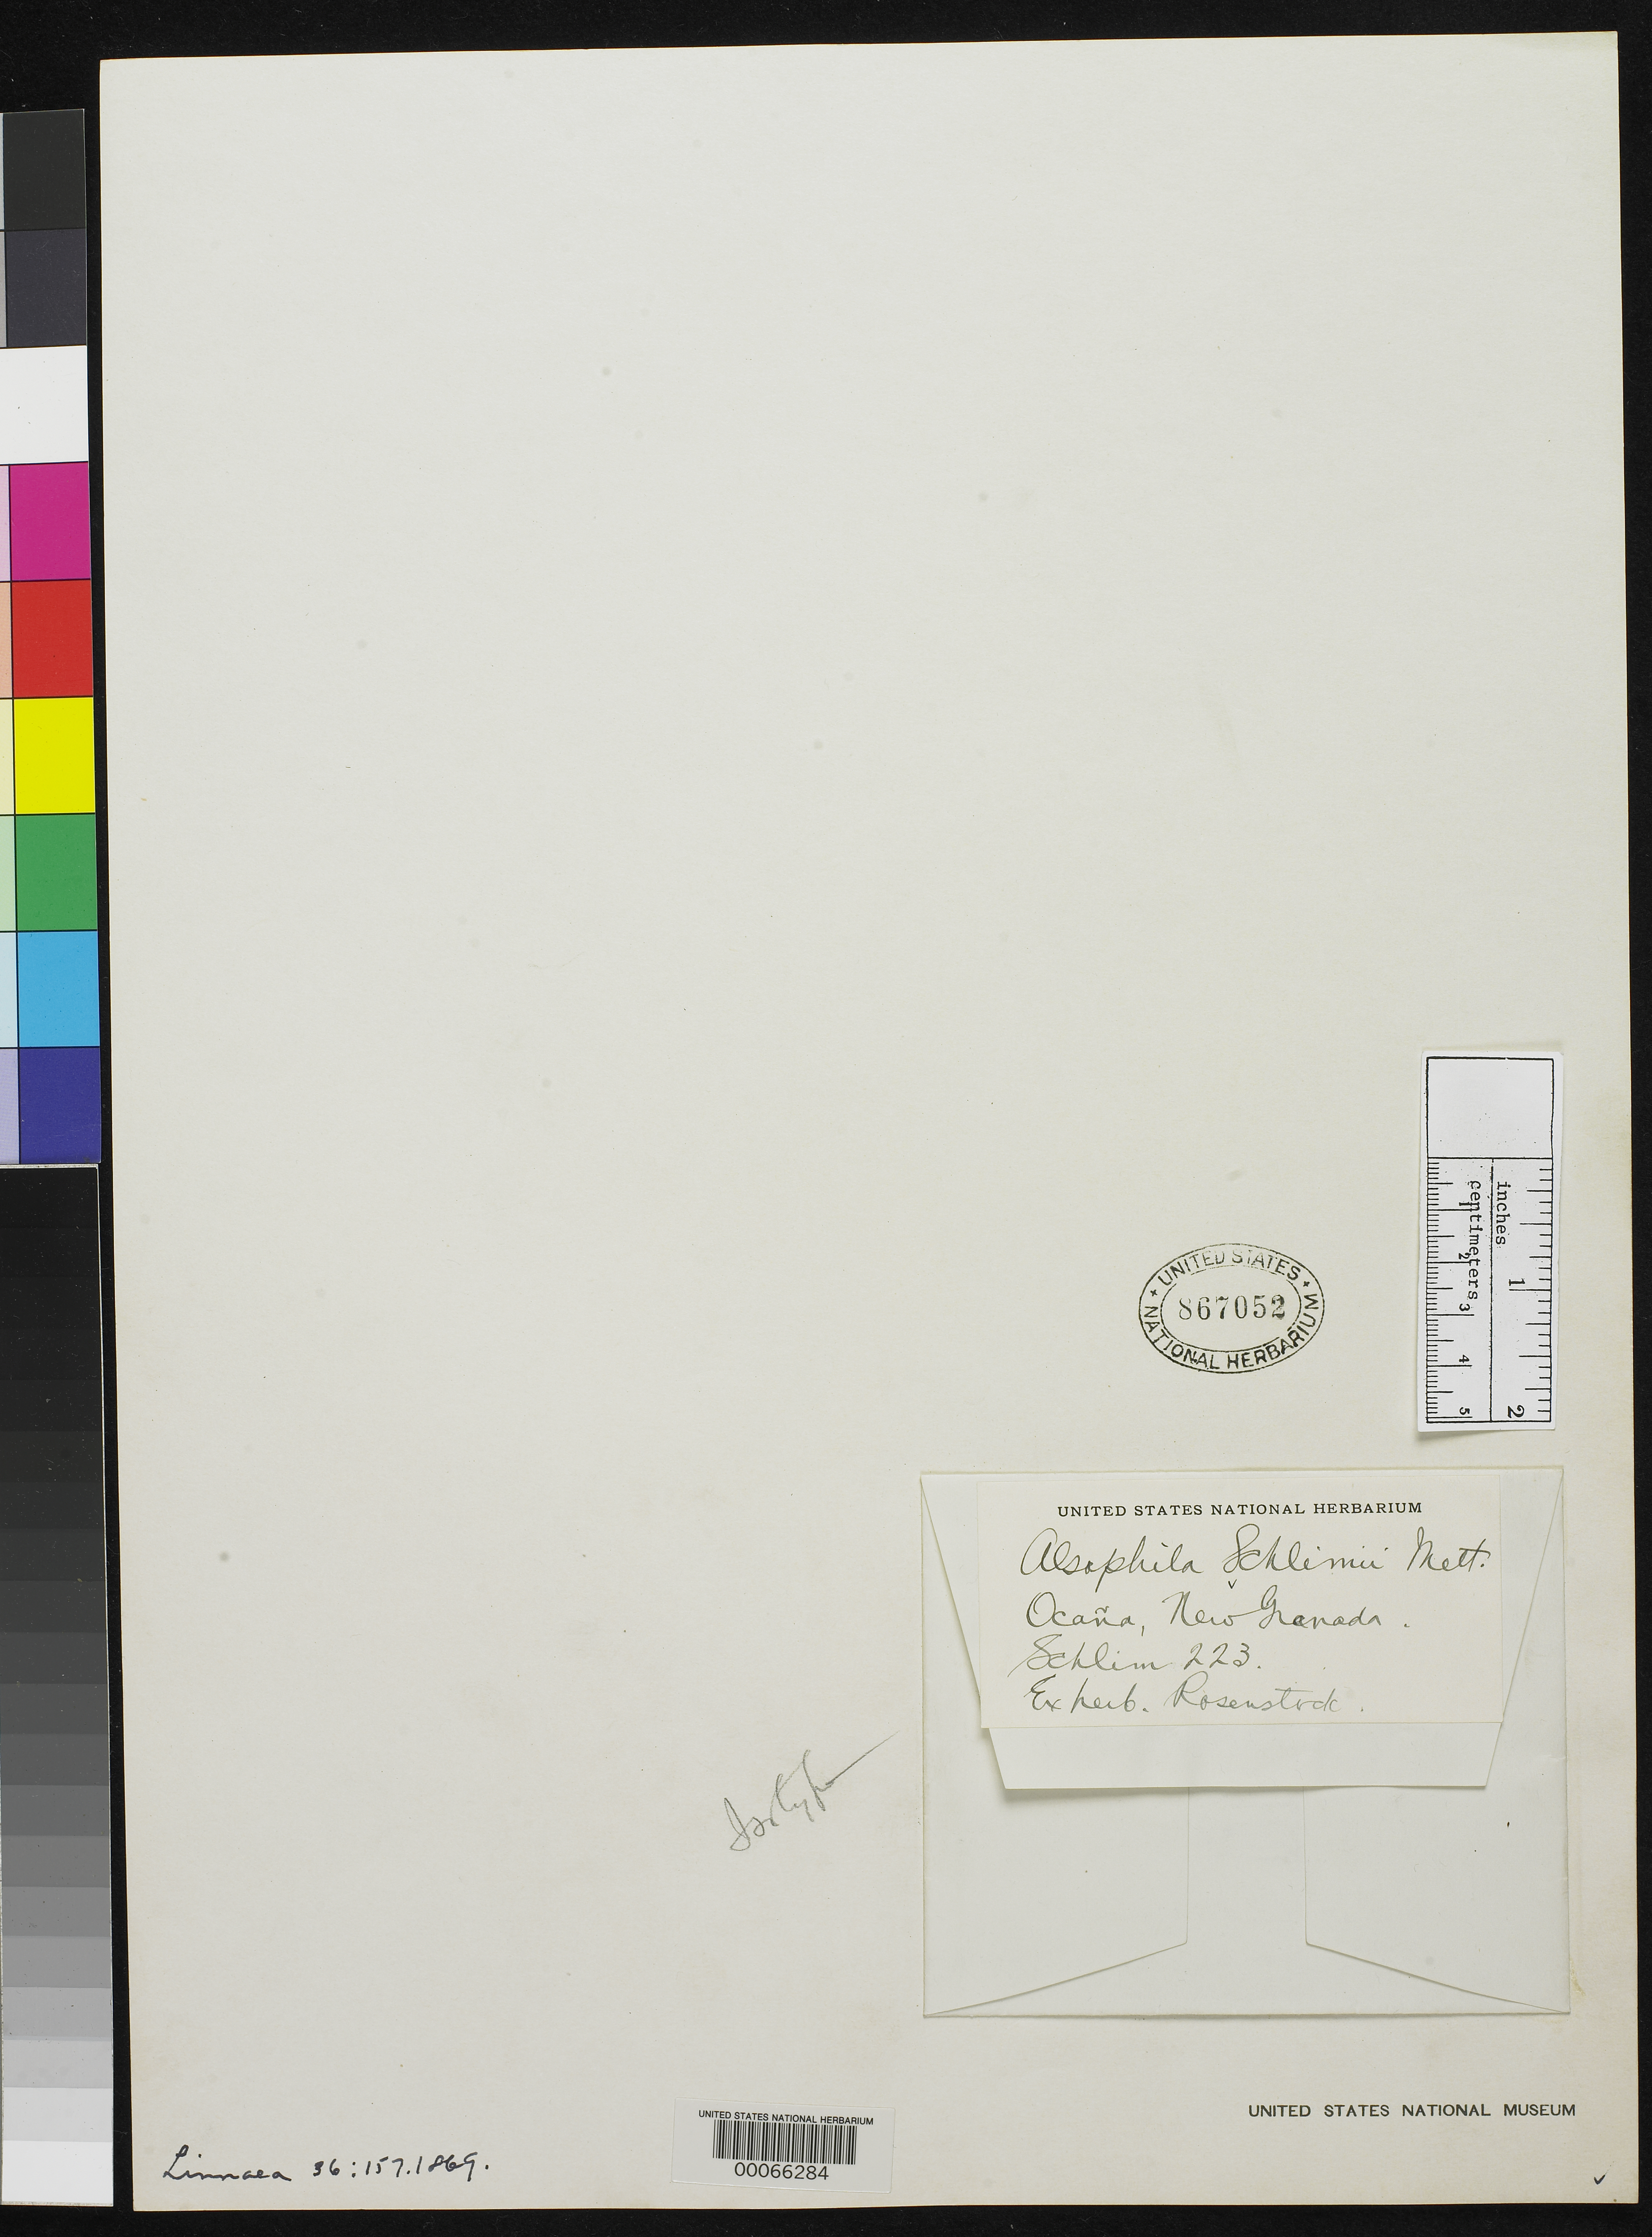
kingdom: Plantae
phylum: Tracheophyta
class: Polypodiopsida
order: Cyatheales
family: Cyatheaceae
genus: Alsophila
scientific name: Alsophila schlimii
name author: Mett. ex Kuhn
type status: Type Collection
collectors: L. Schlim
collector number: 223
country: Colombia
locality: Ocana.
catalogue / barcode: US 867052